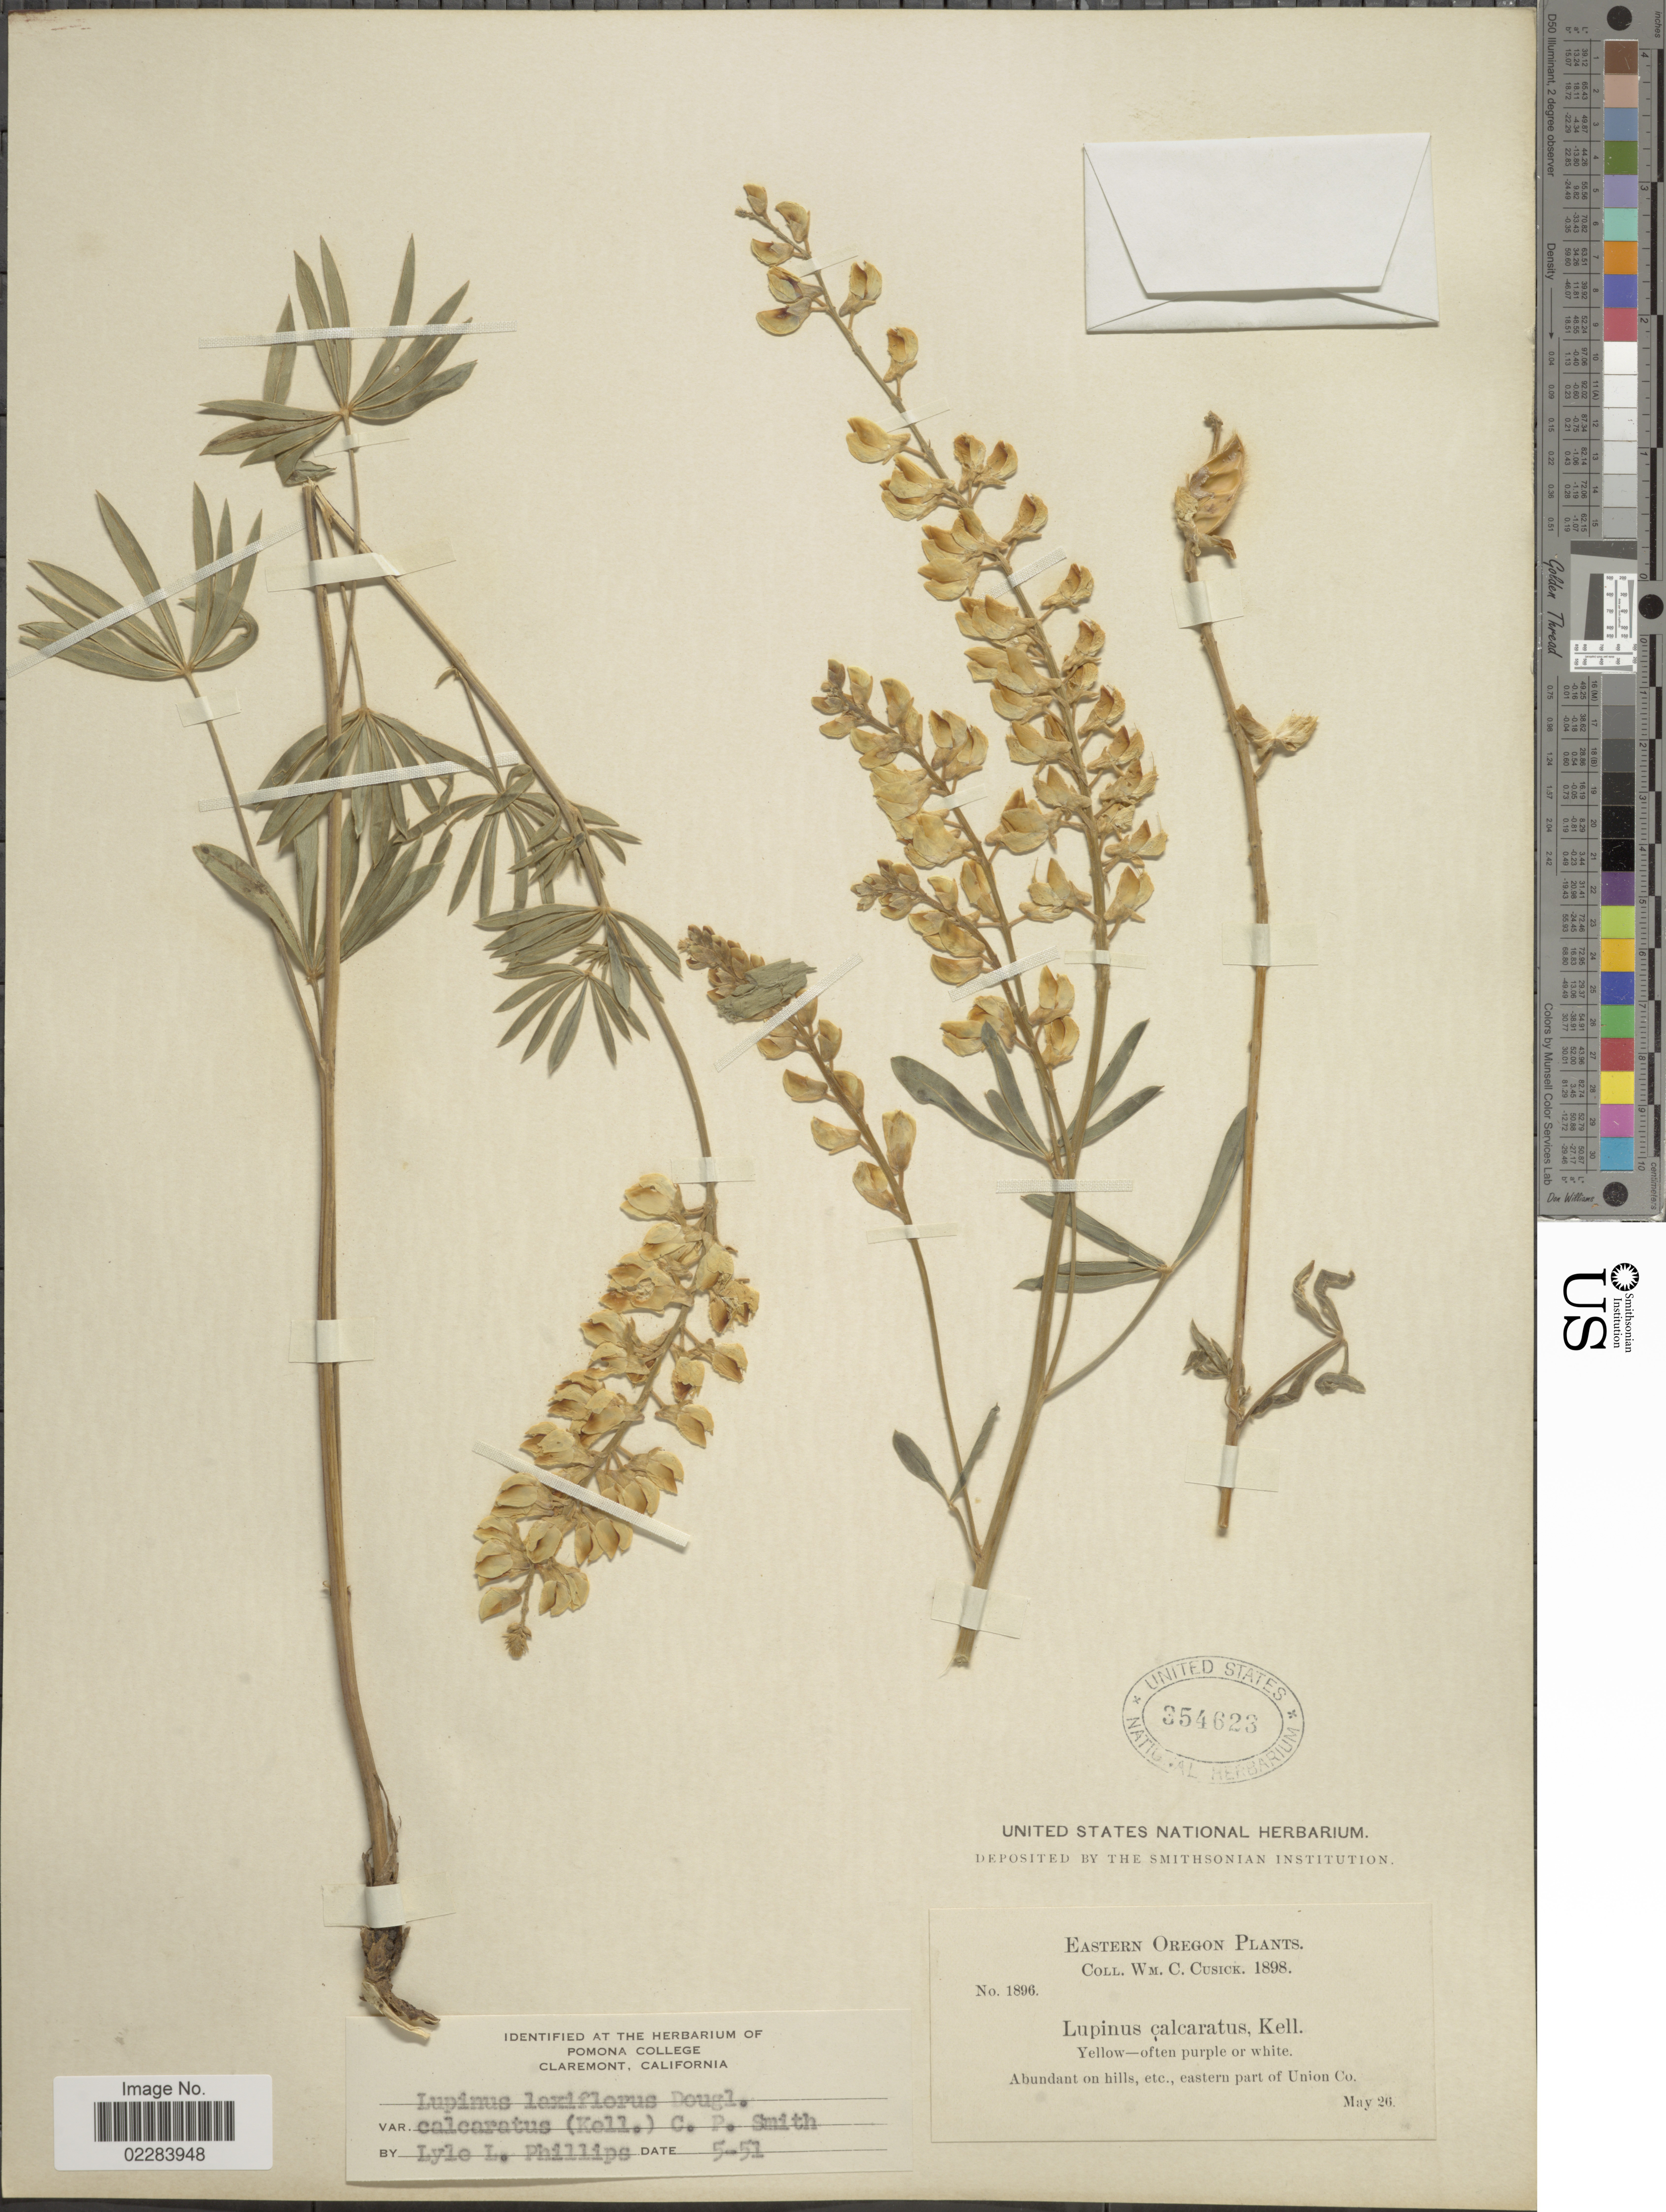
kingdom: Plantae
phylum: Tracheophyta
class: Magnoliopsida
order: Fabales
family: Fabaceae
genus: Lupinus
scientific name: Lupinus arbustus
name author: Lindl.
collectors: W. C. Cusick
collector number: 1896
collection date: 1898-05-26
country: United States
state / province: Oregon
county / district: Union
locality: Eastern Oregon. Abundant on hills, etc. , eastern part of Union co.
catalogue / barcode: US 354623